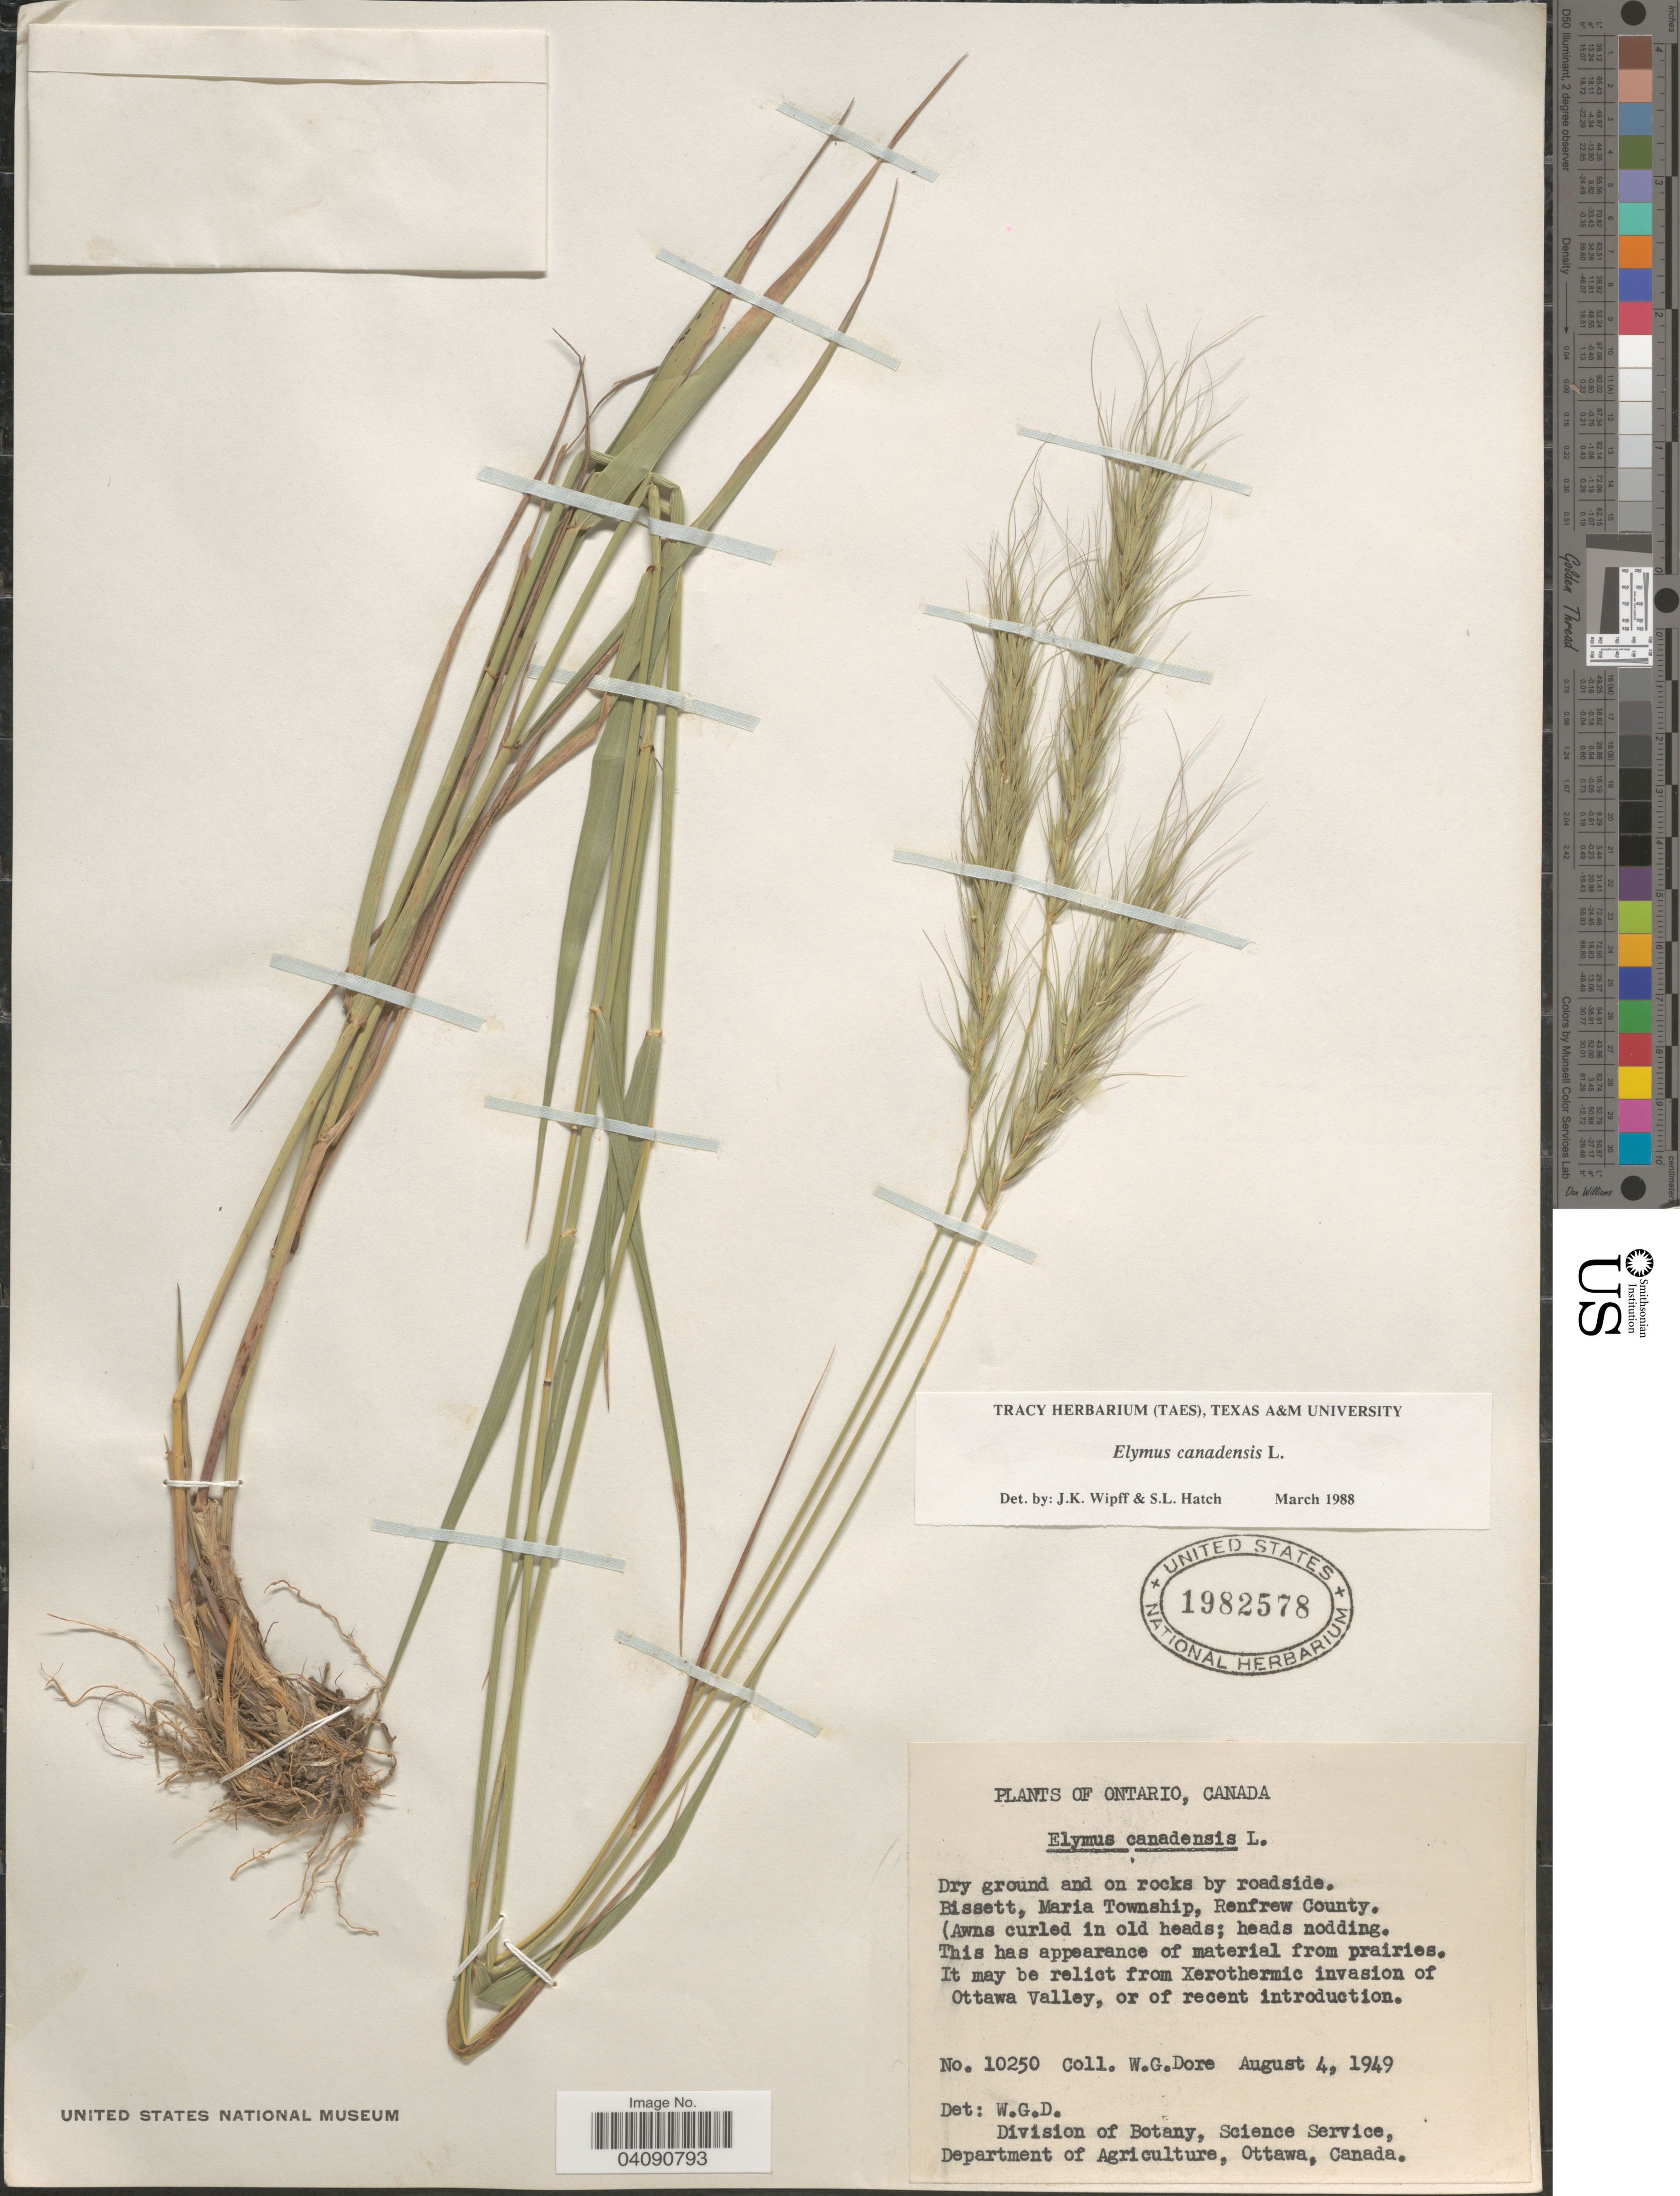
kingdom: Plantae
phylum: Tracheophyta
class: Liliopsida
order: Poales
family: Poaceae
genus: Elymus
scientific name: Elymus canadensis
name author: L.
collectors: W. Dore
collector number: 10250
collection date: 1949-08-04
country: Canada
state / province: Ontario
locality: Dry ground and on rocks by roadside, Bissett, Maria Township, Renfrew County.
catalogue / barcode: US 1982578